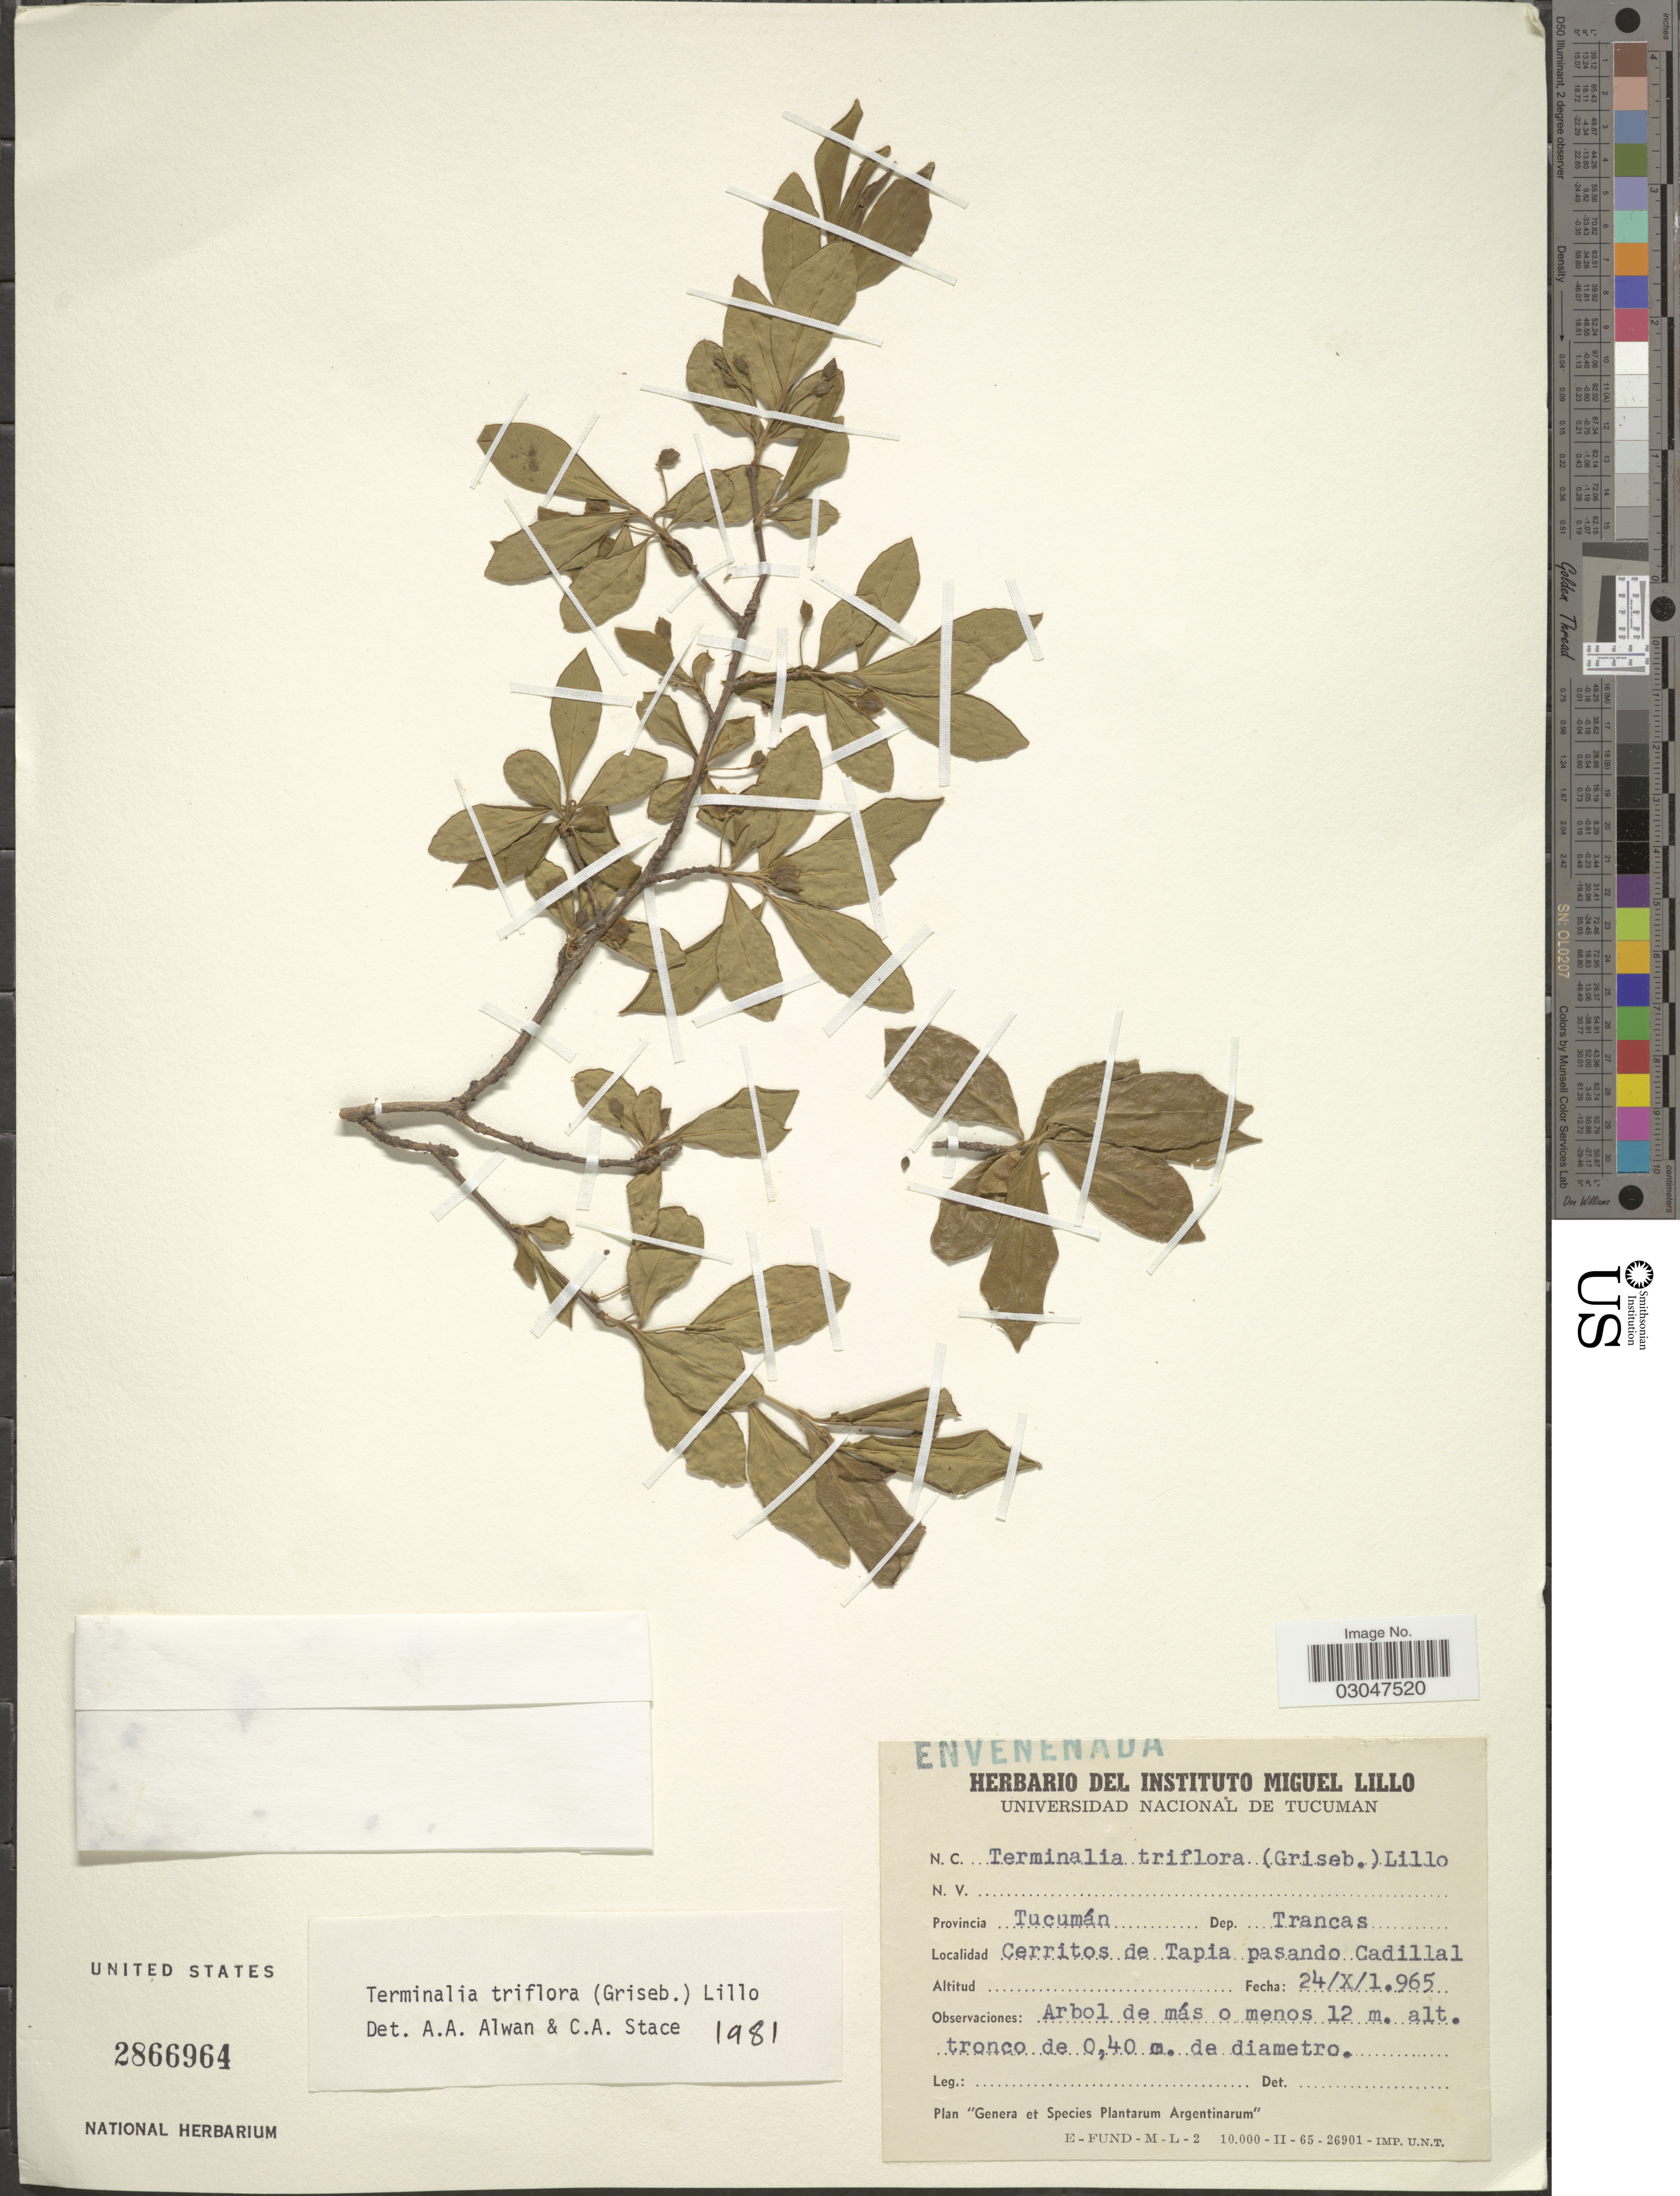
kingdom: Plantae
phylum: Tracheophyta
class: Magnoliopsida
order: Myrtales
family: Combretaceae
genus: Terminalia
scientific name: Terminalia triflora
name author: (Griseb.) Lillo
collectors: ex herb. Instituto Miguel Lillo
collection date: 1965-10-24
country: Argentina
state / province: Tucuman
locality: Dep. Trancas. Cerritos de Tapia pasando Cadillal.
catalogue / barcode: US 2866964